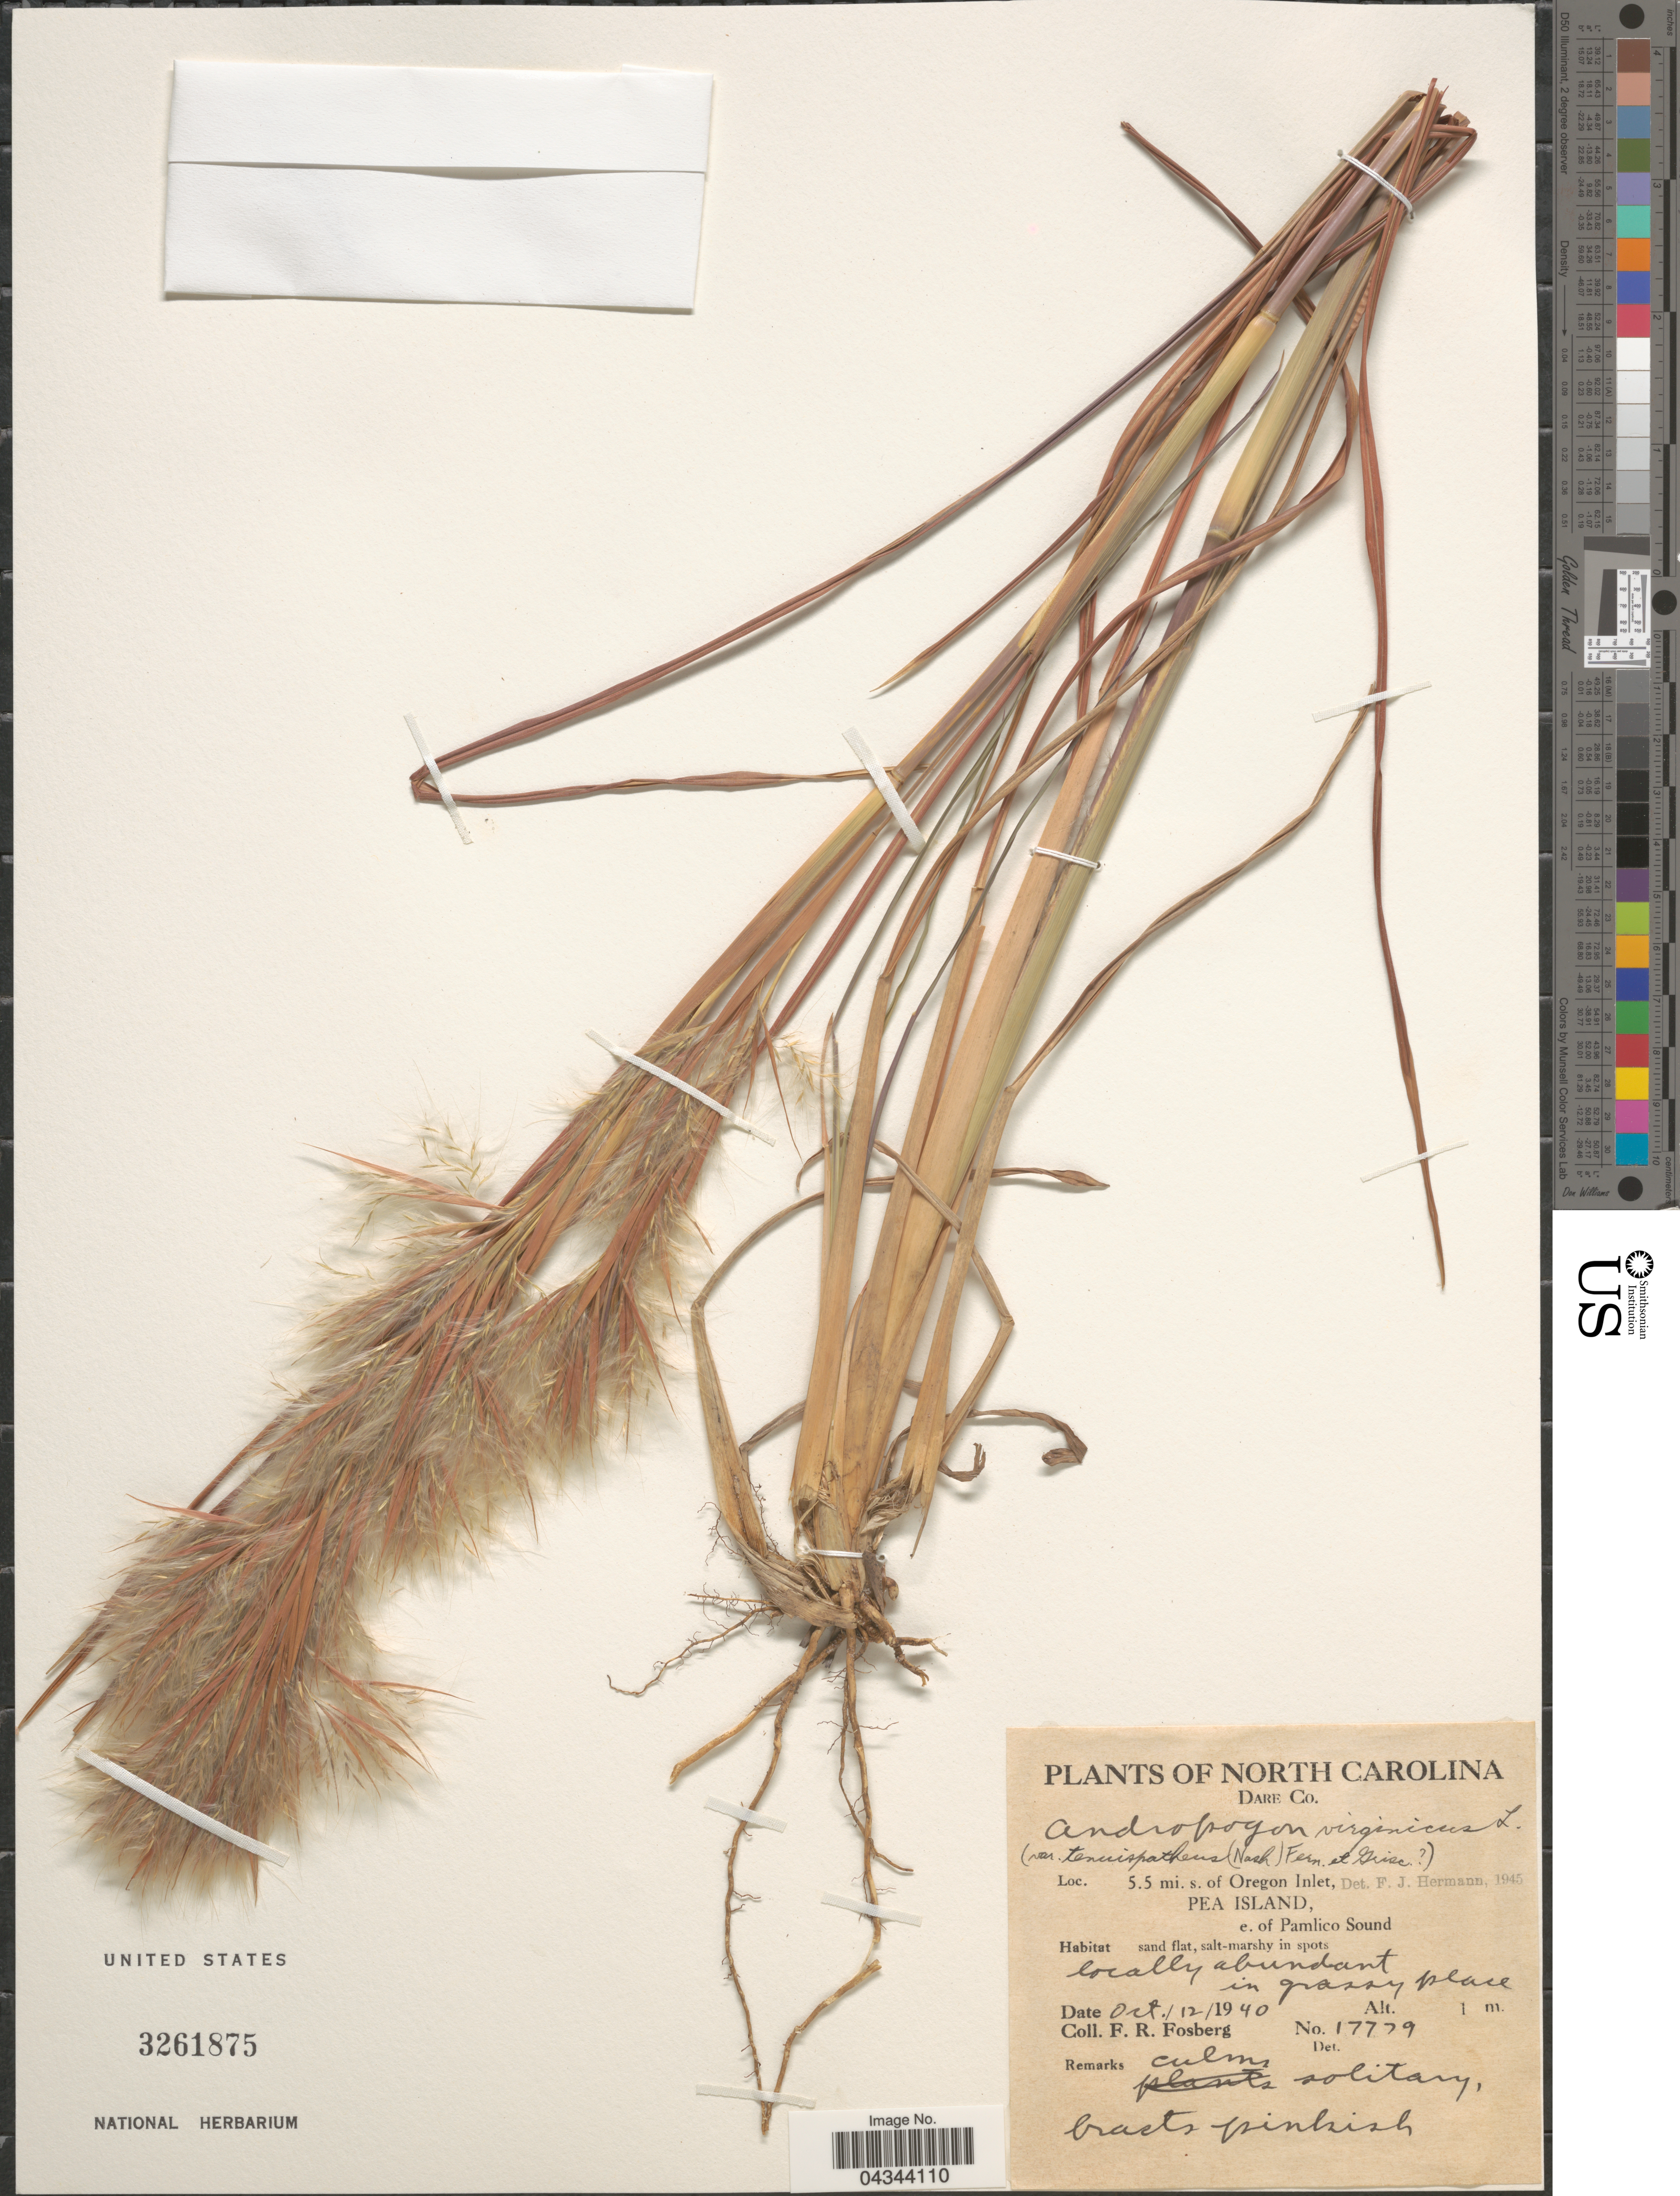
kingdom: Plantae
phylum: Tracheophyta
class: Liliopsida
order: Poales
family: Poaceae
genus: Andropogon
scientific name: Andropogon virginicus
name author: L.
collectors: F. R. Fosberg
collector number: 17779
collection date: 1940-10-12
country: United States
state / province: North Carolina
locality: Dare Co. 5.5 mi. s. of Oregon Inlet, Pea Island, e. of Pamlico Sound.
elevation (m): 1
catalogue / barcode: US 3261875